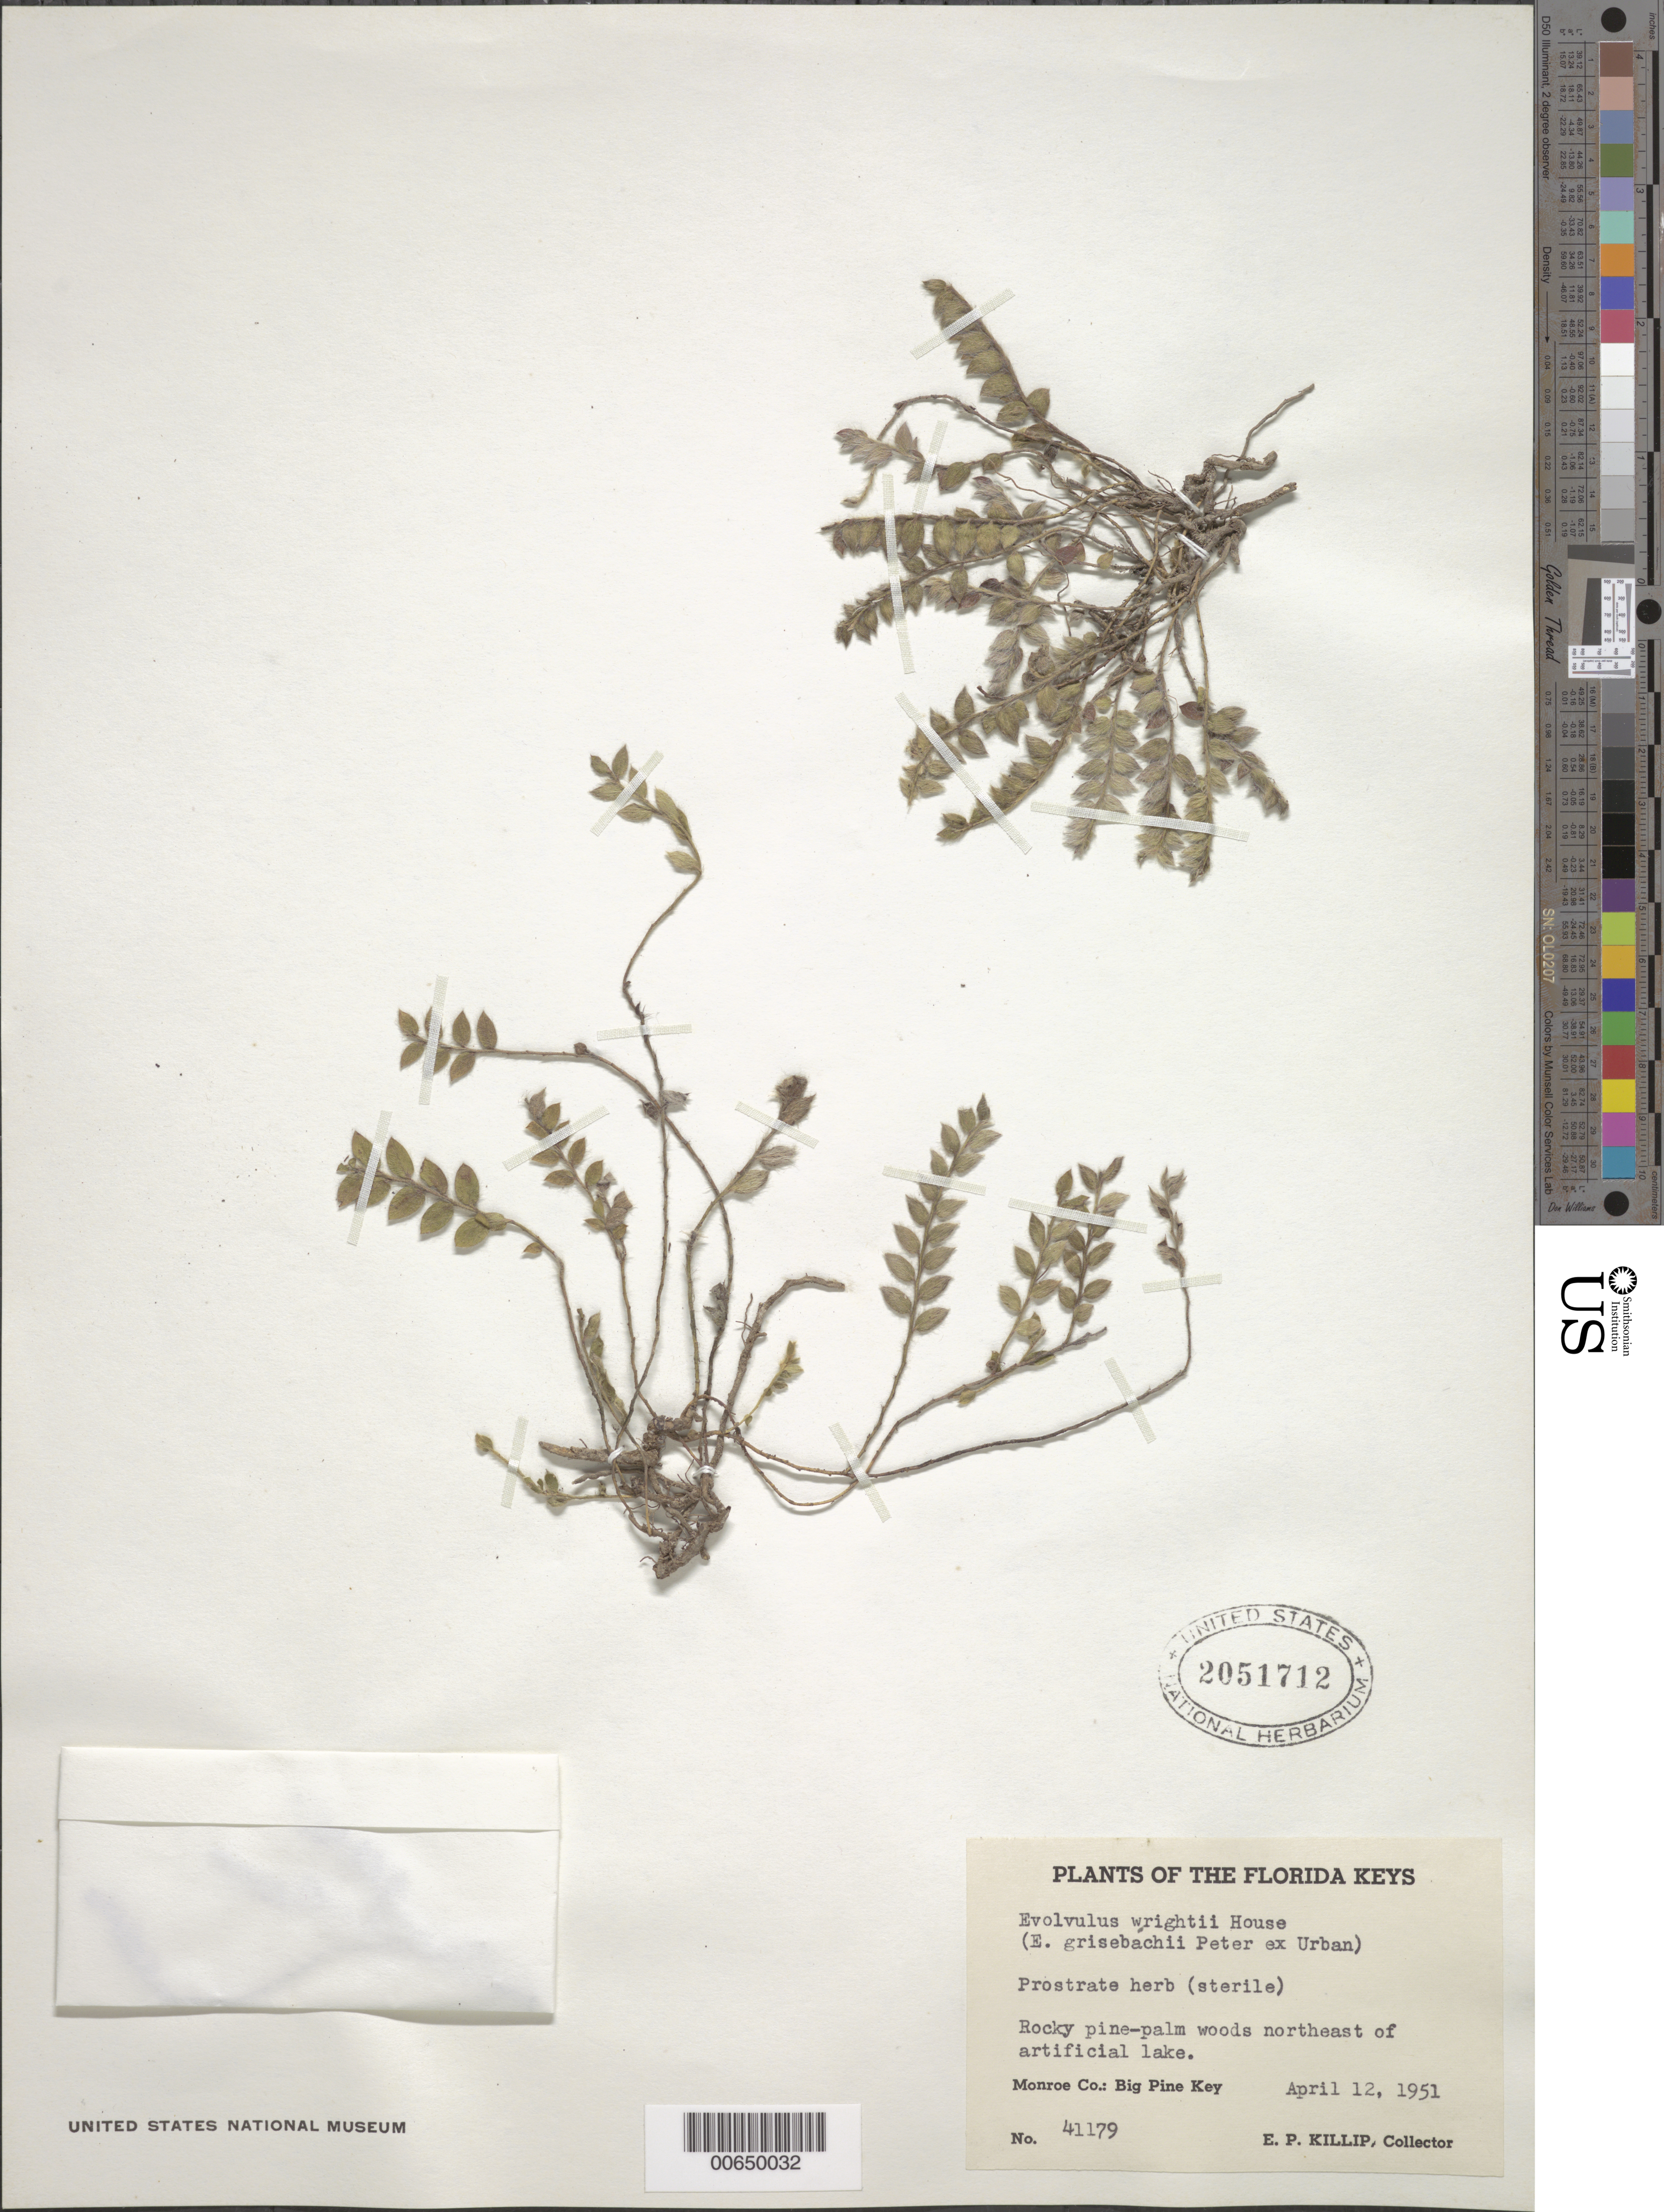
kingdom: Plantae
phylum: Tracheophyta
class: Magnoliopsida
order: Solanales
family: Convolvulaceae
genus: Evolvulus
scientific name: Evolvulus grisebachii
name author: Peter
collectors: E. P. Killip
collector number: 41179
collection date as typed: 12 Apr 1951 or 04 Dec 1951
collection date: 1951-04-12 or 1951-12-04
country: United States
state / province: Florida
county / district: Monroe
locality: NE of artificial lake. Big Pine Key.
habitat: Rocky pine-palm woods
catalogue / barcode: US 2051712